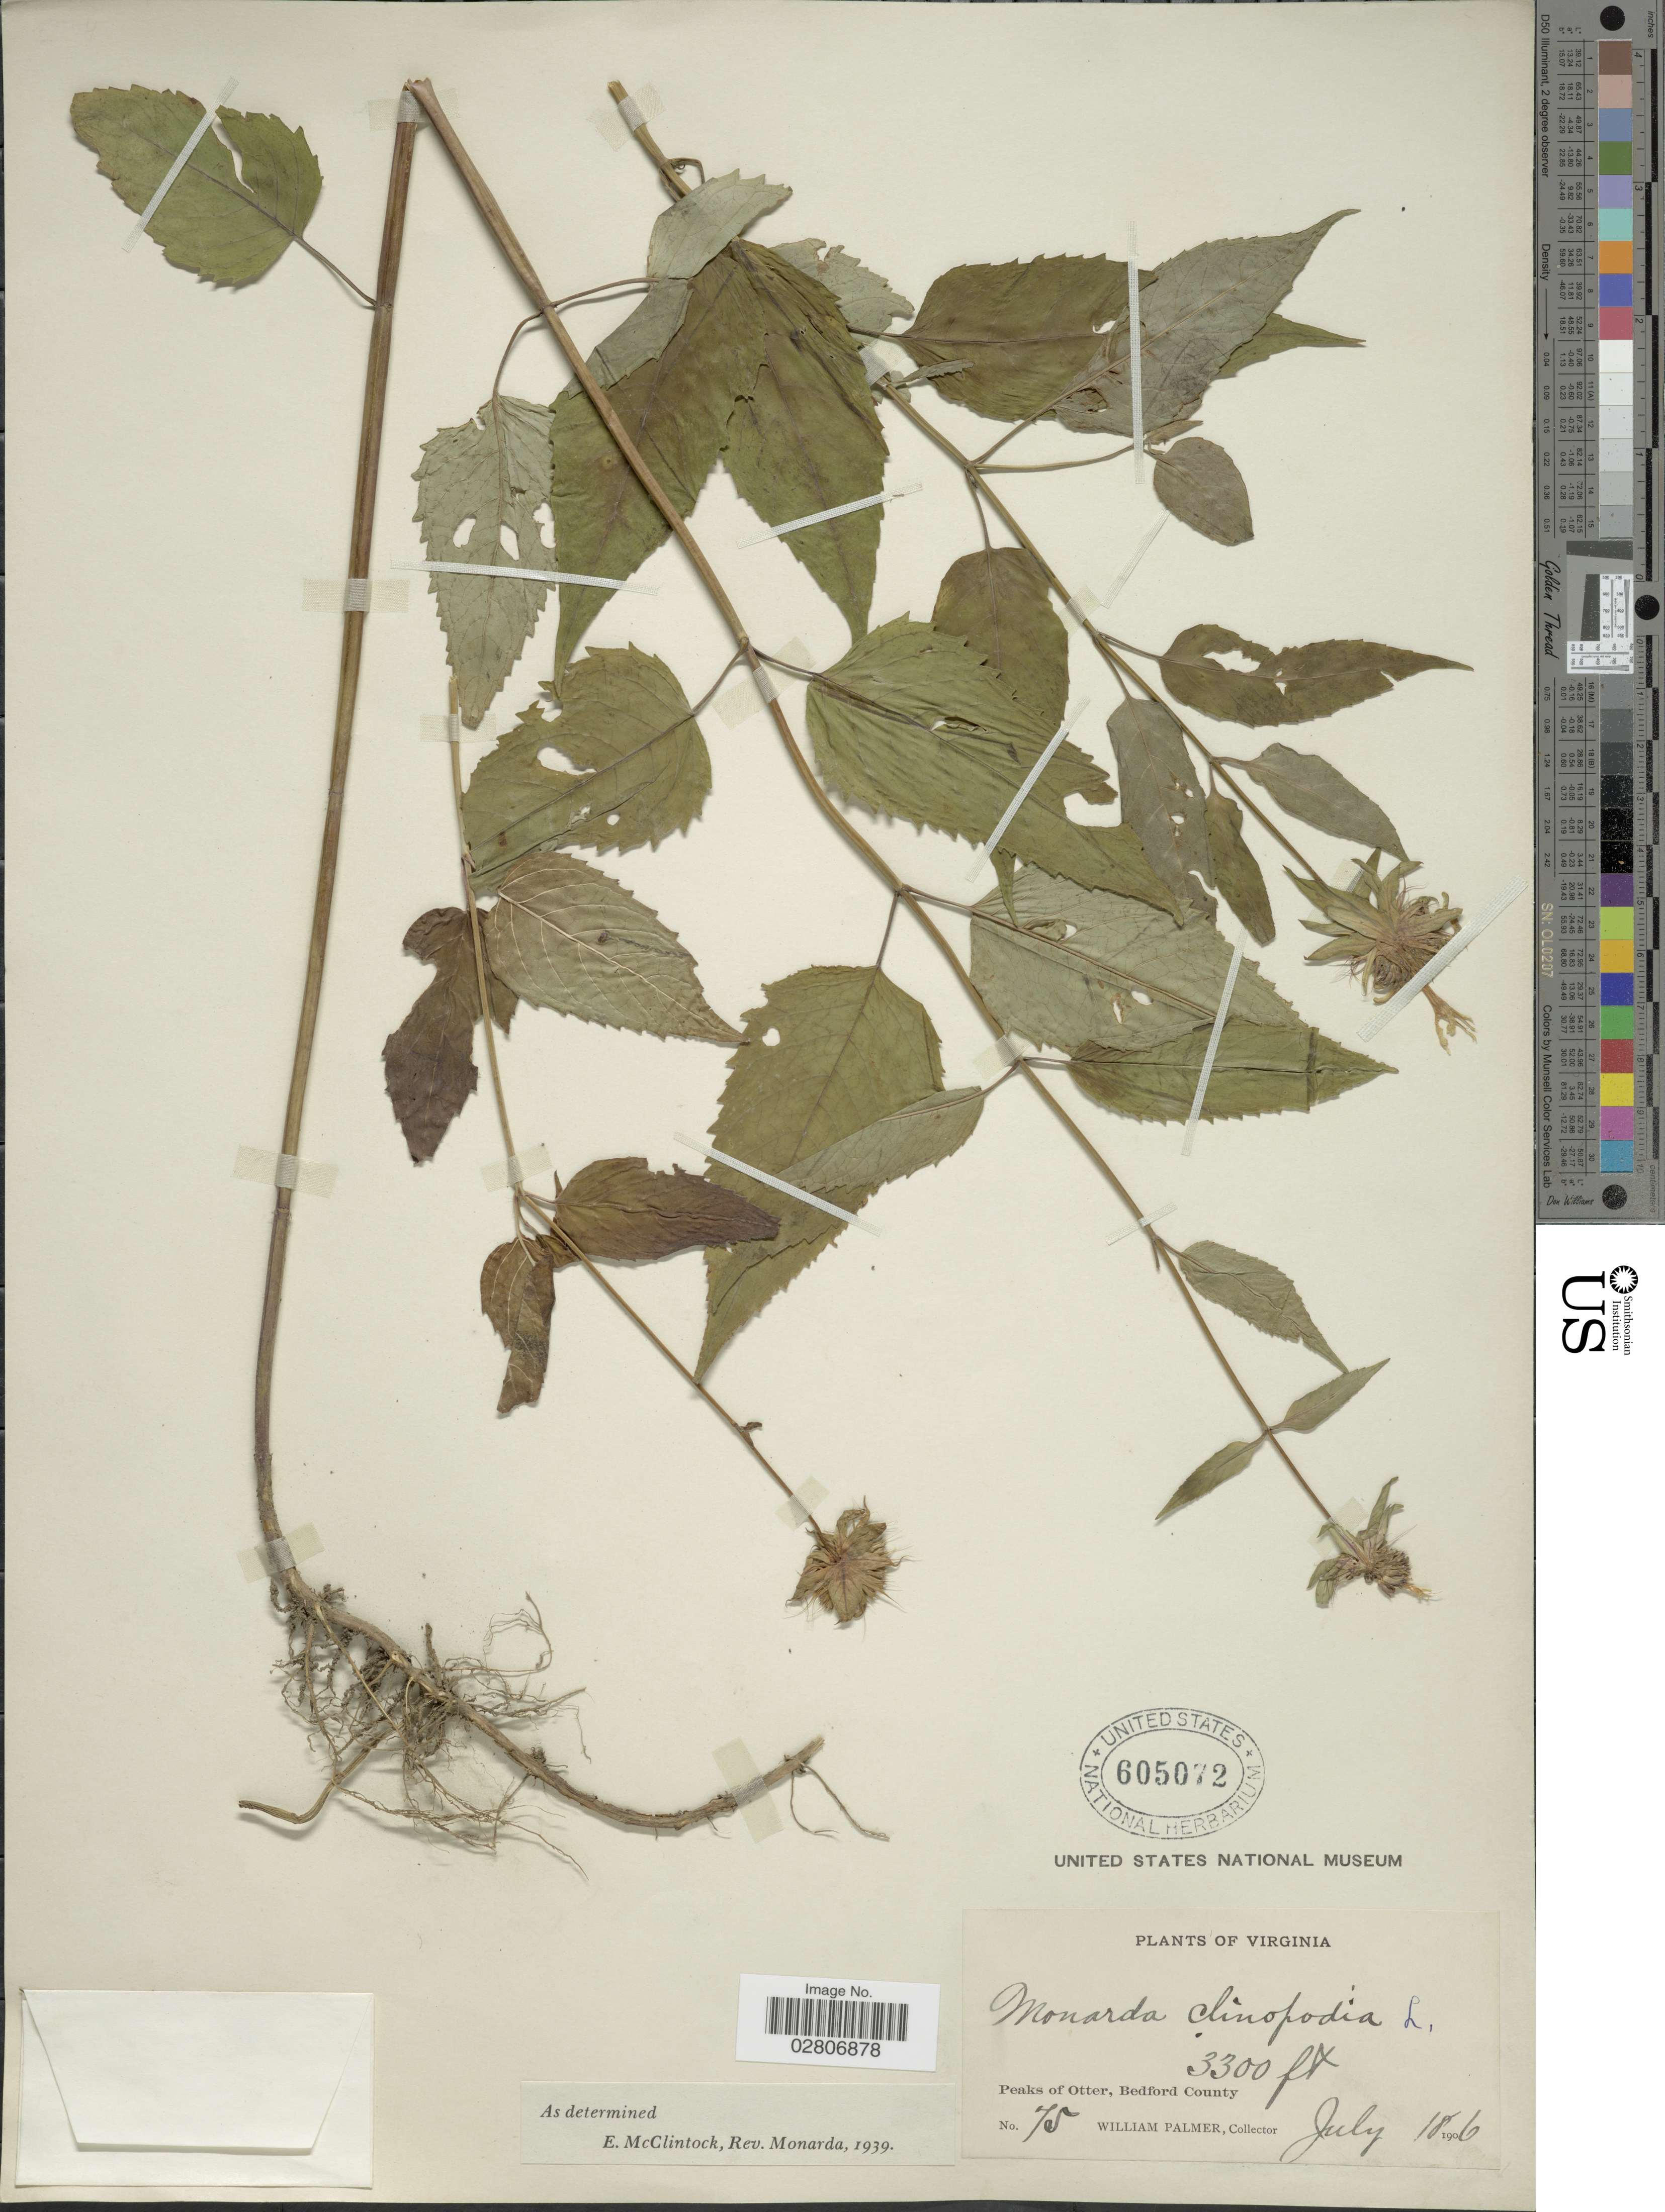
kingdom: Plantae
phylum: Tracheophyta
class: Magnoliopsida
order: Lamiales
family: Lamiaceae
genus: Monarda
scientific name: Monarda clinopodia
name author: L.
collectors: W. Palmer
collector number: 75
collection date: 1906-07-18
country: United States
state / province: Virginia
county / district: Bedford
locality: Peaks of Otter, Bedford County.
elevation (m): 1006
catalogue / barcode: US 605072